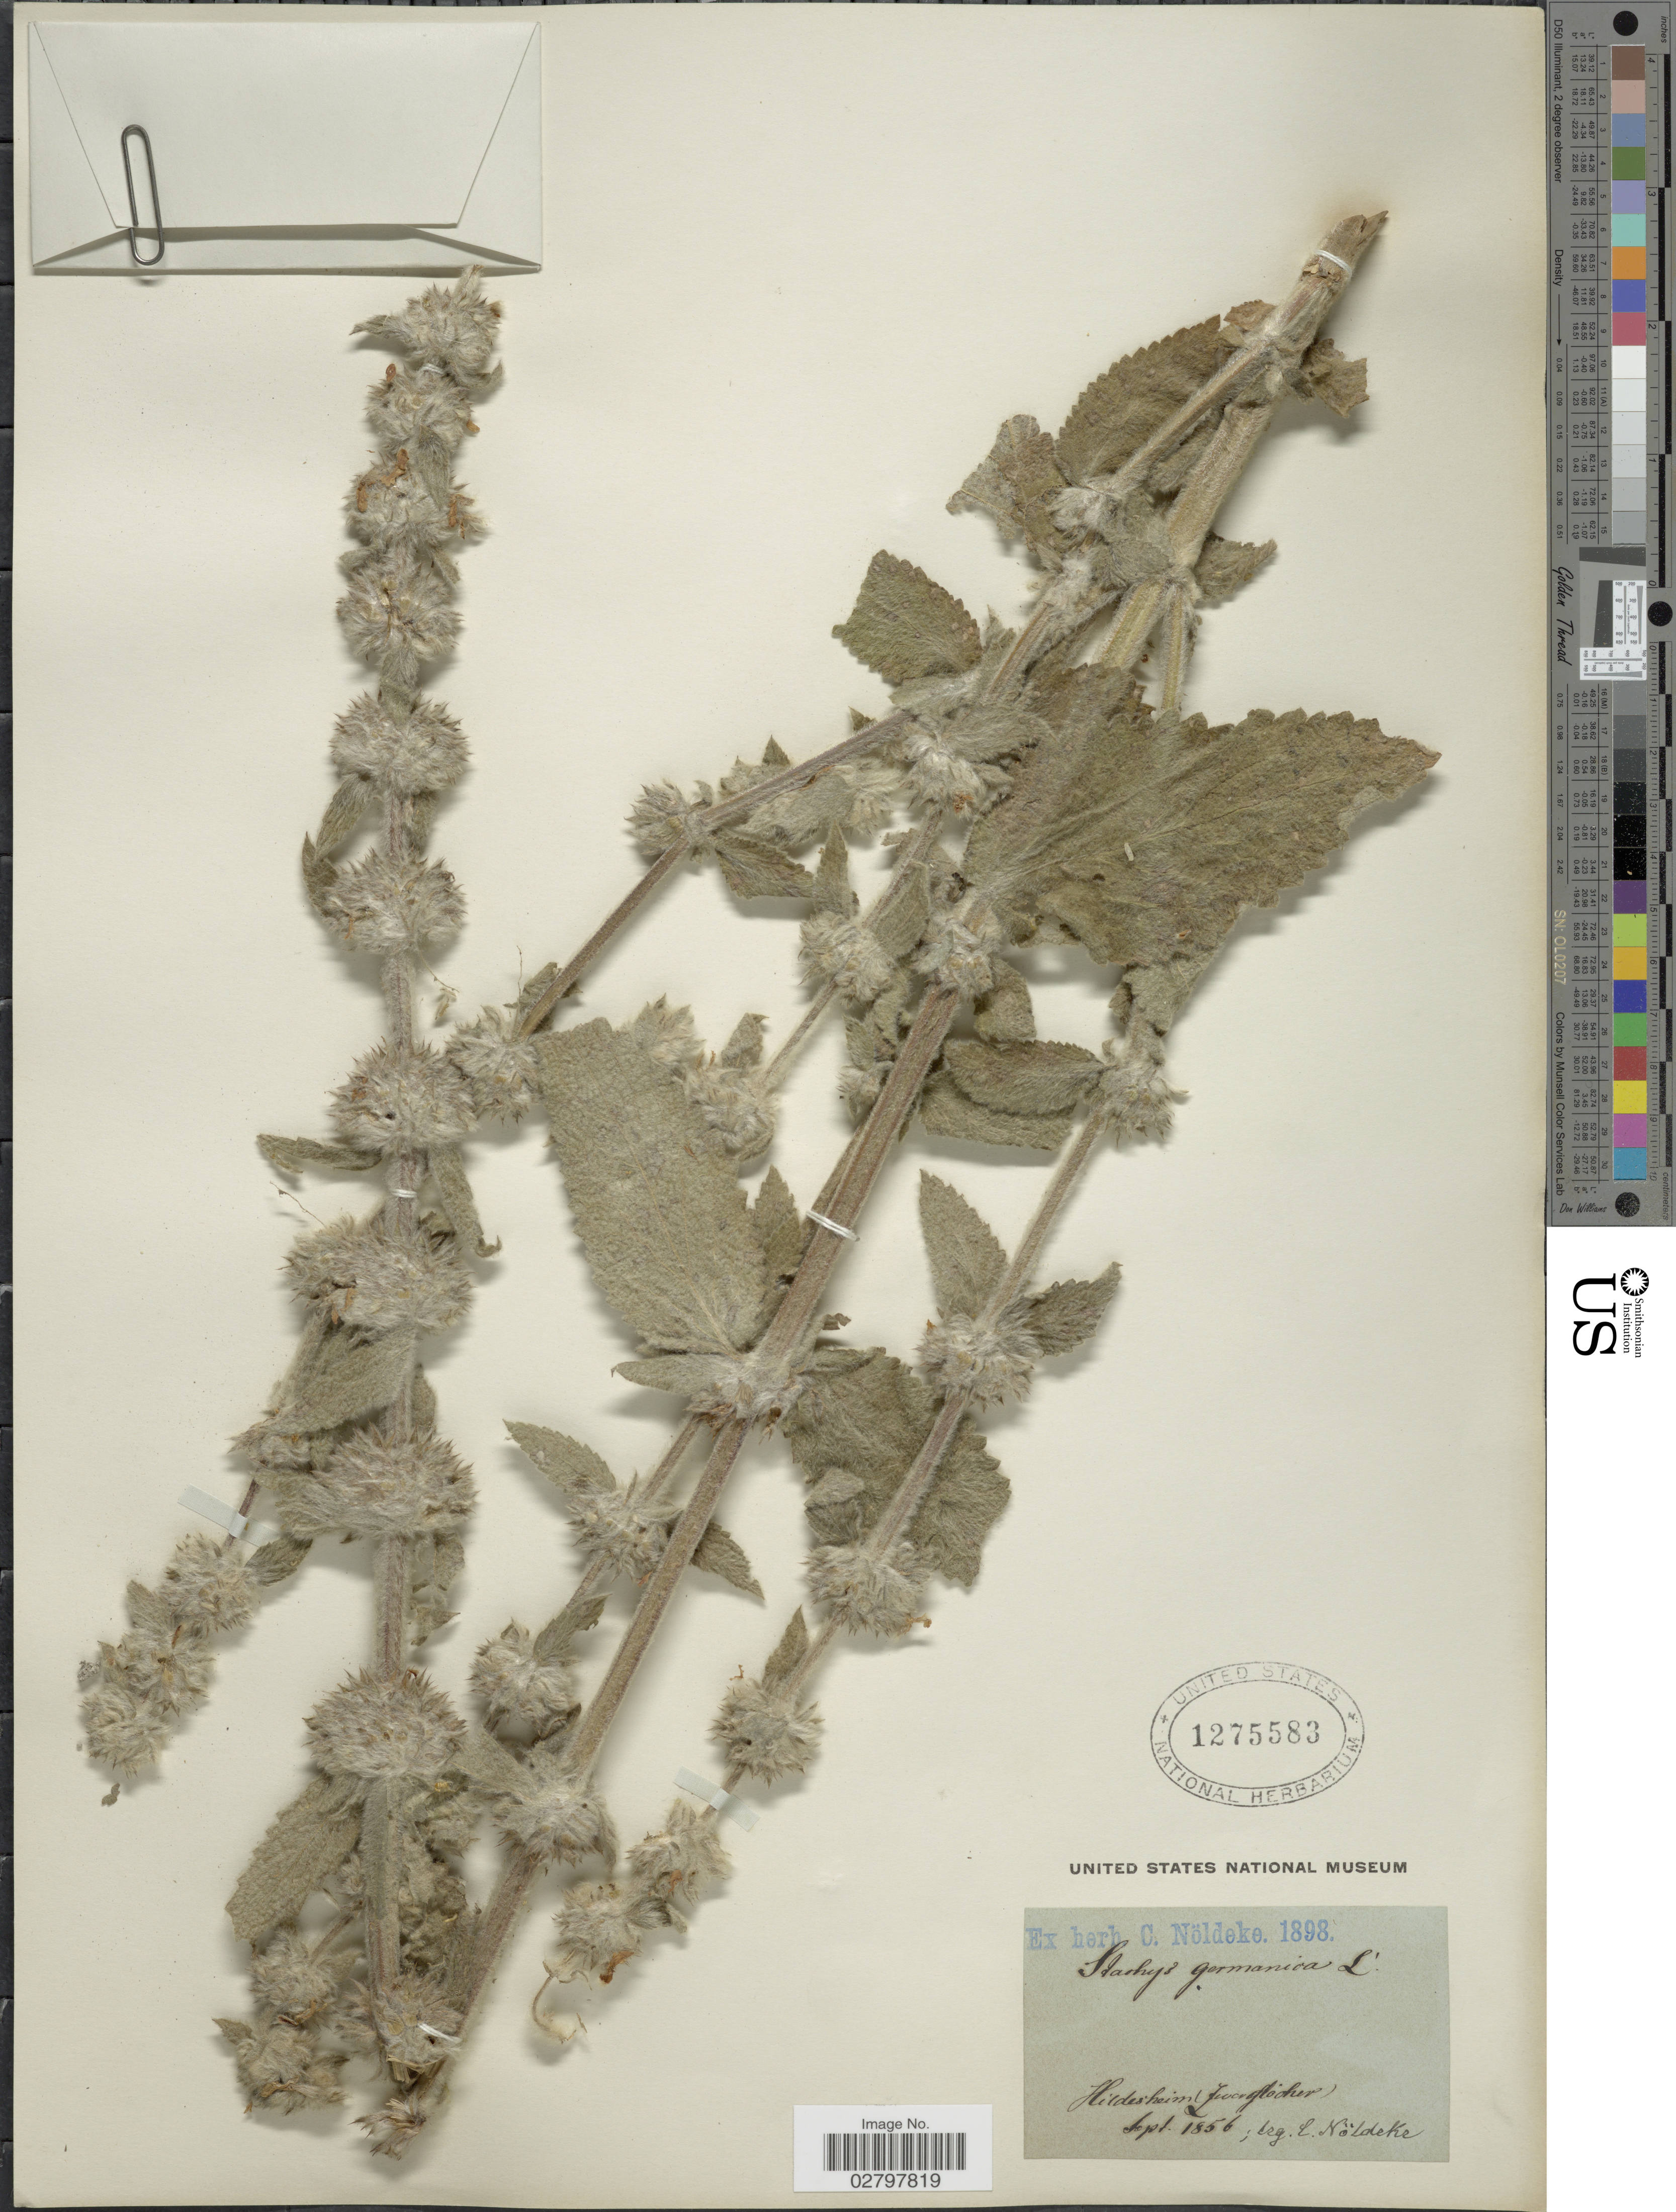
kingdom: Plantae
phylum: Tracheophyta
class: Magnoliopsida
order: Lamiales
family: Lamiaceae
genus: Stachys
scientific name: Stachys germanica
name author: L.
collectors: L. Nöldeke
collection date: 1856-09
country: Germany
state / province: Niedersachsen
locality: Hildesheim (Luverglocher [interpreted])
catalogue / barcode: US 1275583